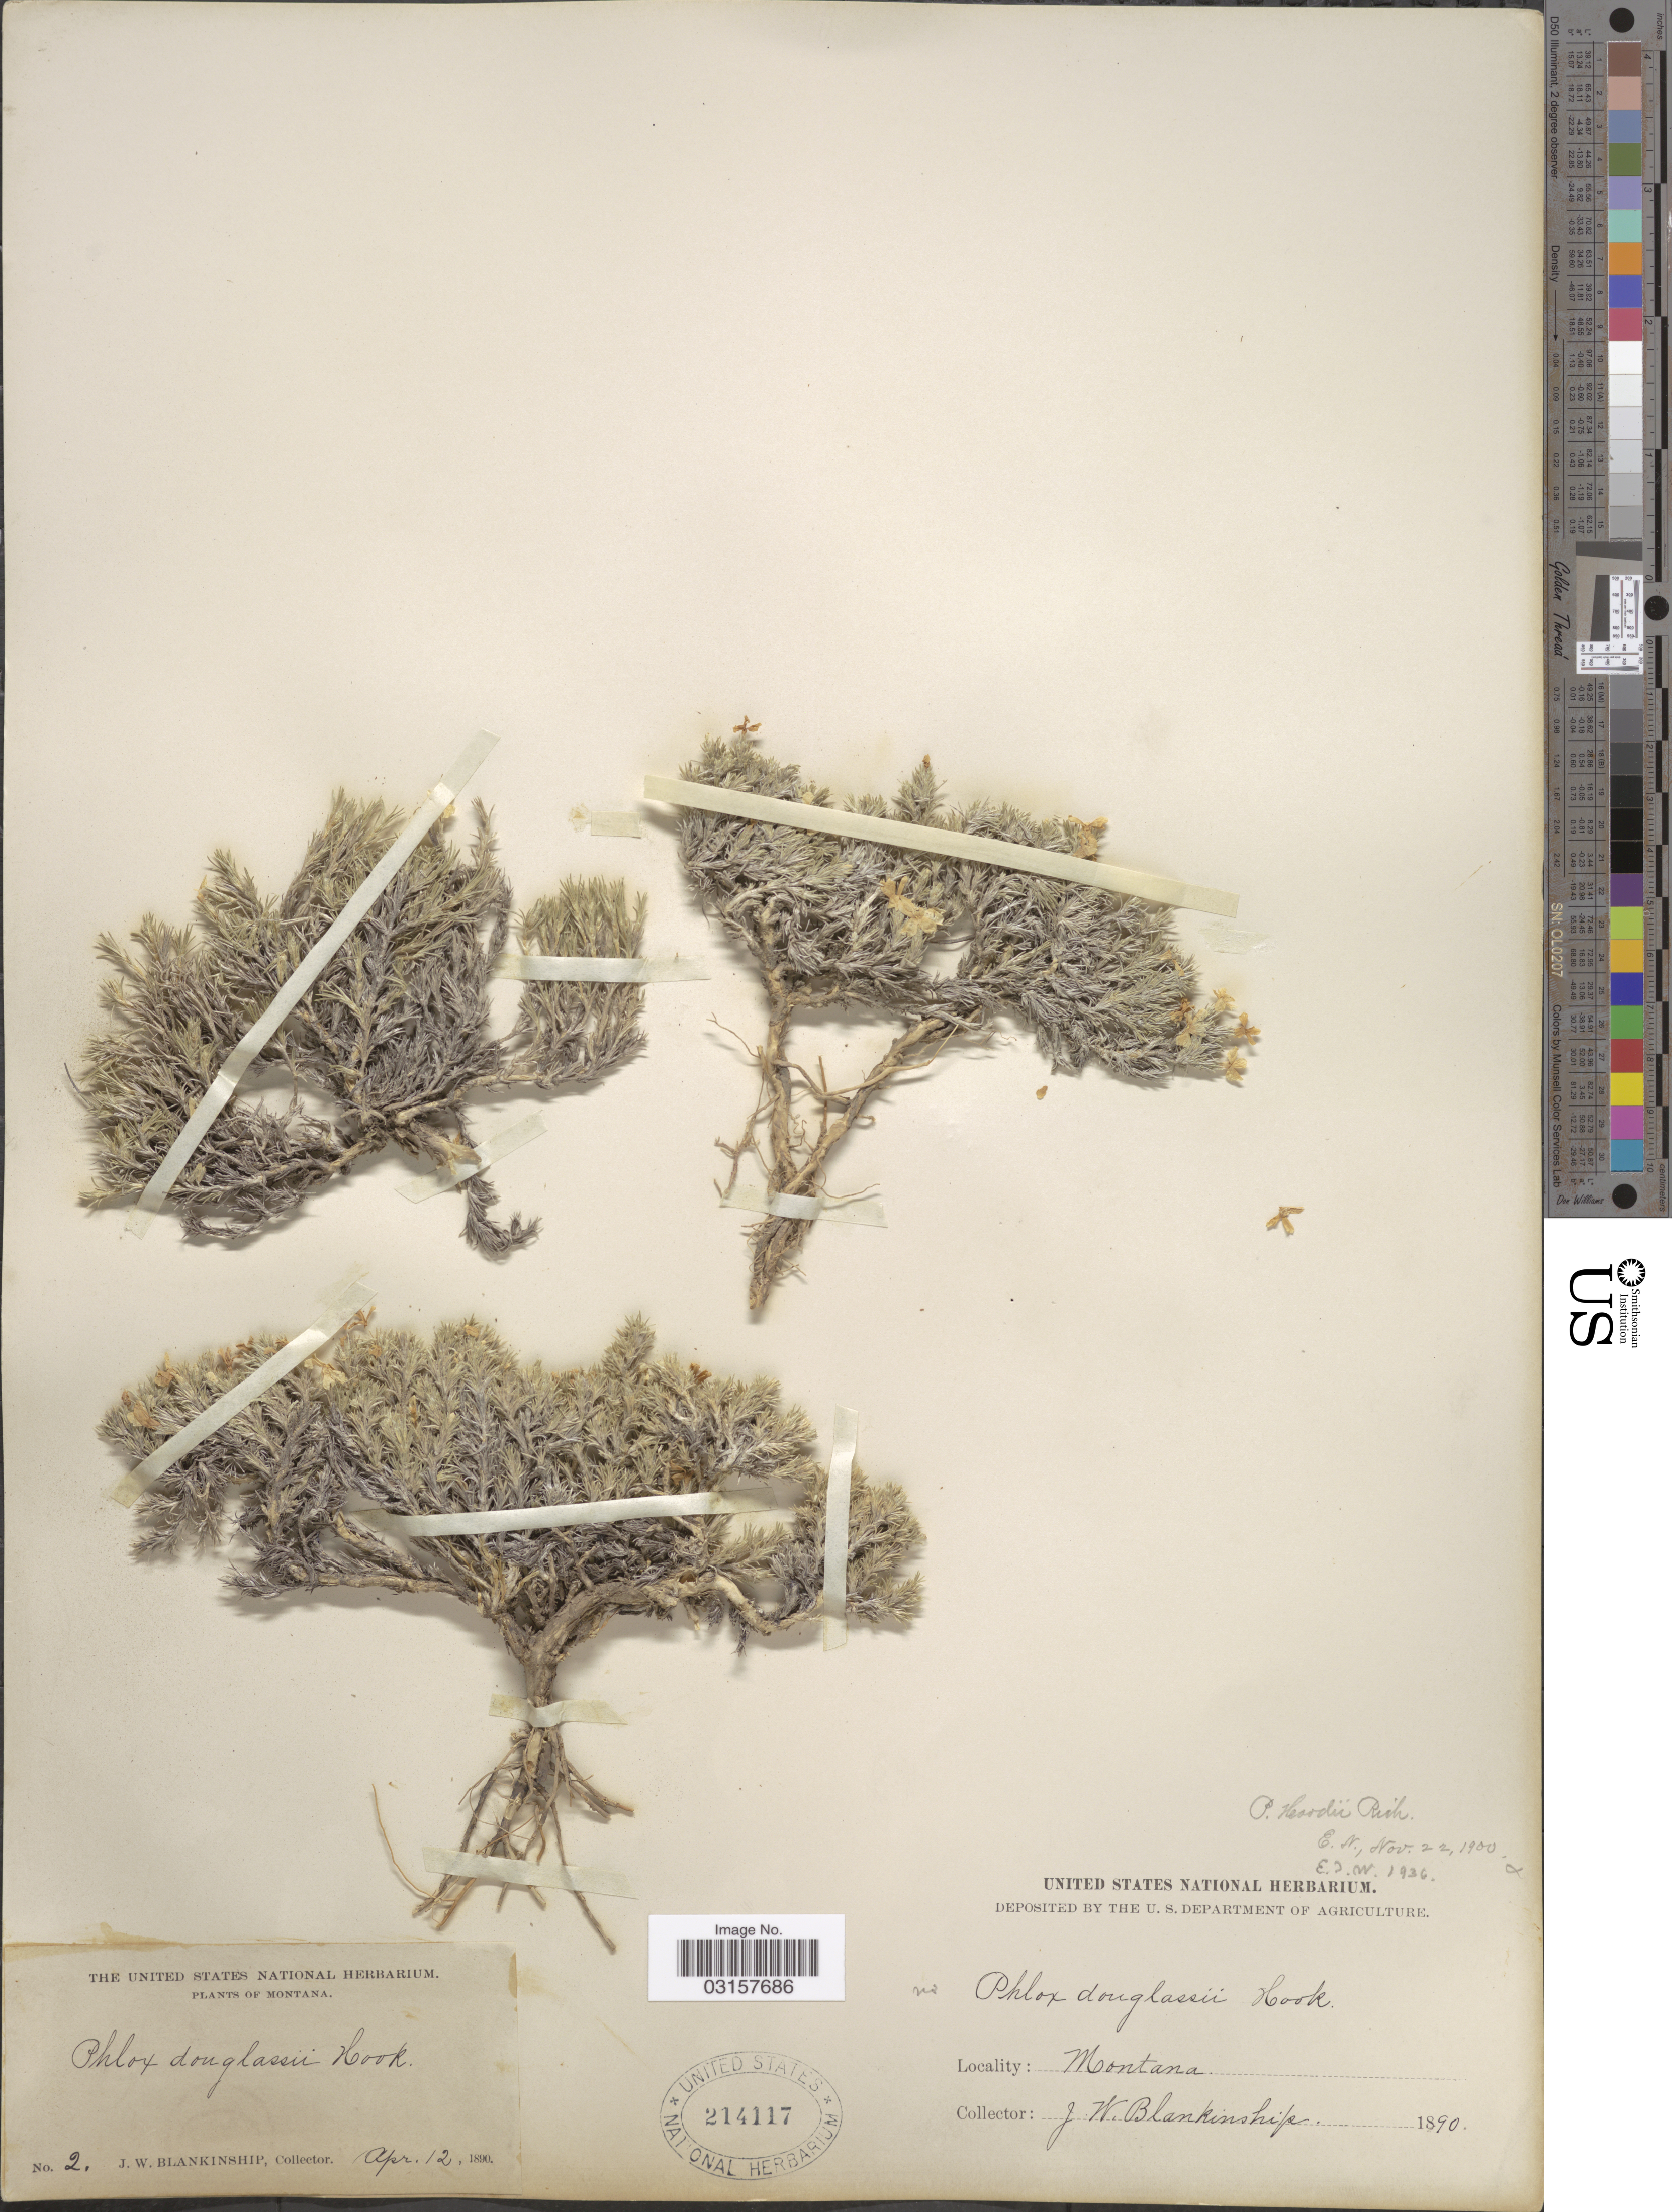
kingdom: Plantae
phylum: Tracheophyta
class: Magnoliopsida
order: Ericales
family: Polemoniaceae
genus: Phlox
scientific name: Phlox hoodii subsp. hoodii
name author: Richardson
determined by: Mayfield, M. H.; Ferguson, C. J.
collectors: J. W. Blankinship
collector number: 2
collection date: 1890-04-12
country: United States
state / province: Montana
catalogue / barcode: US 214117